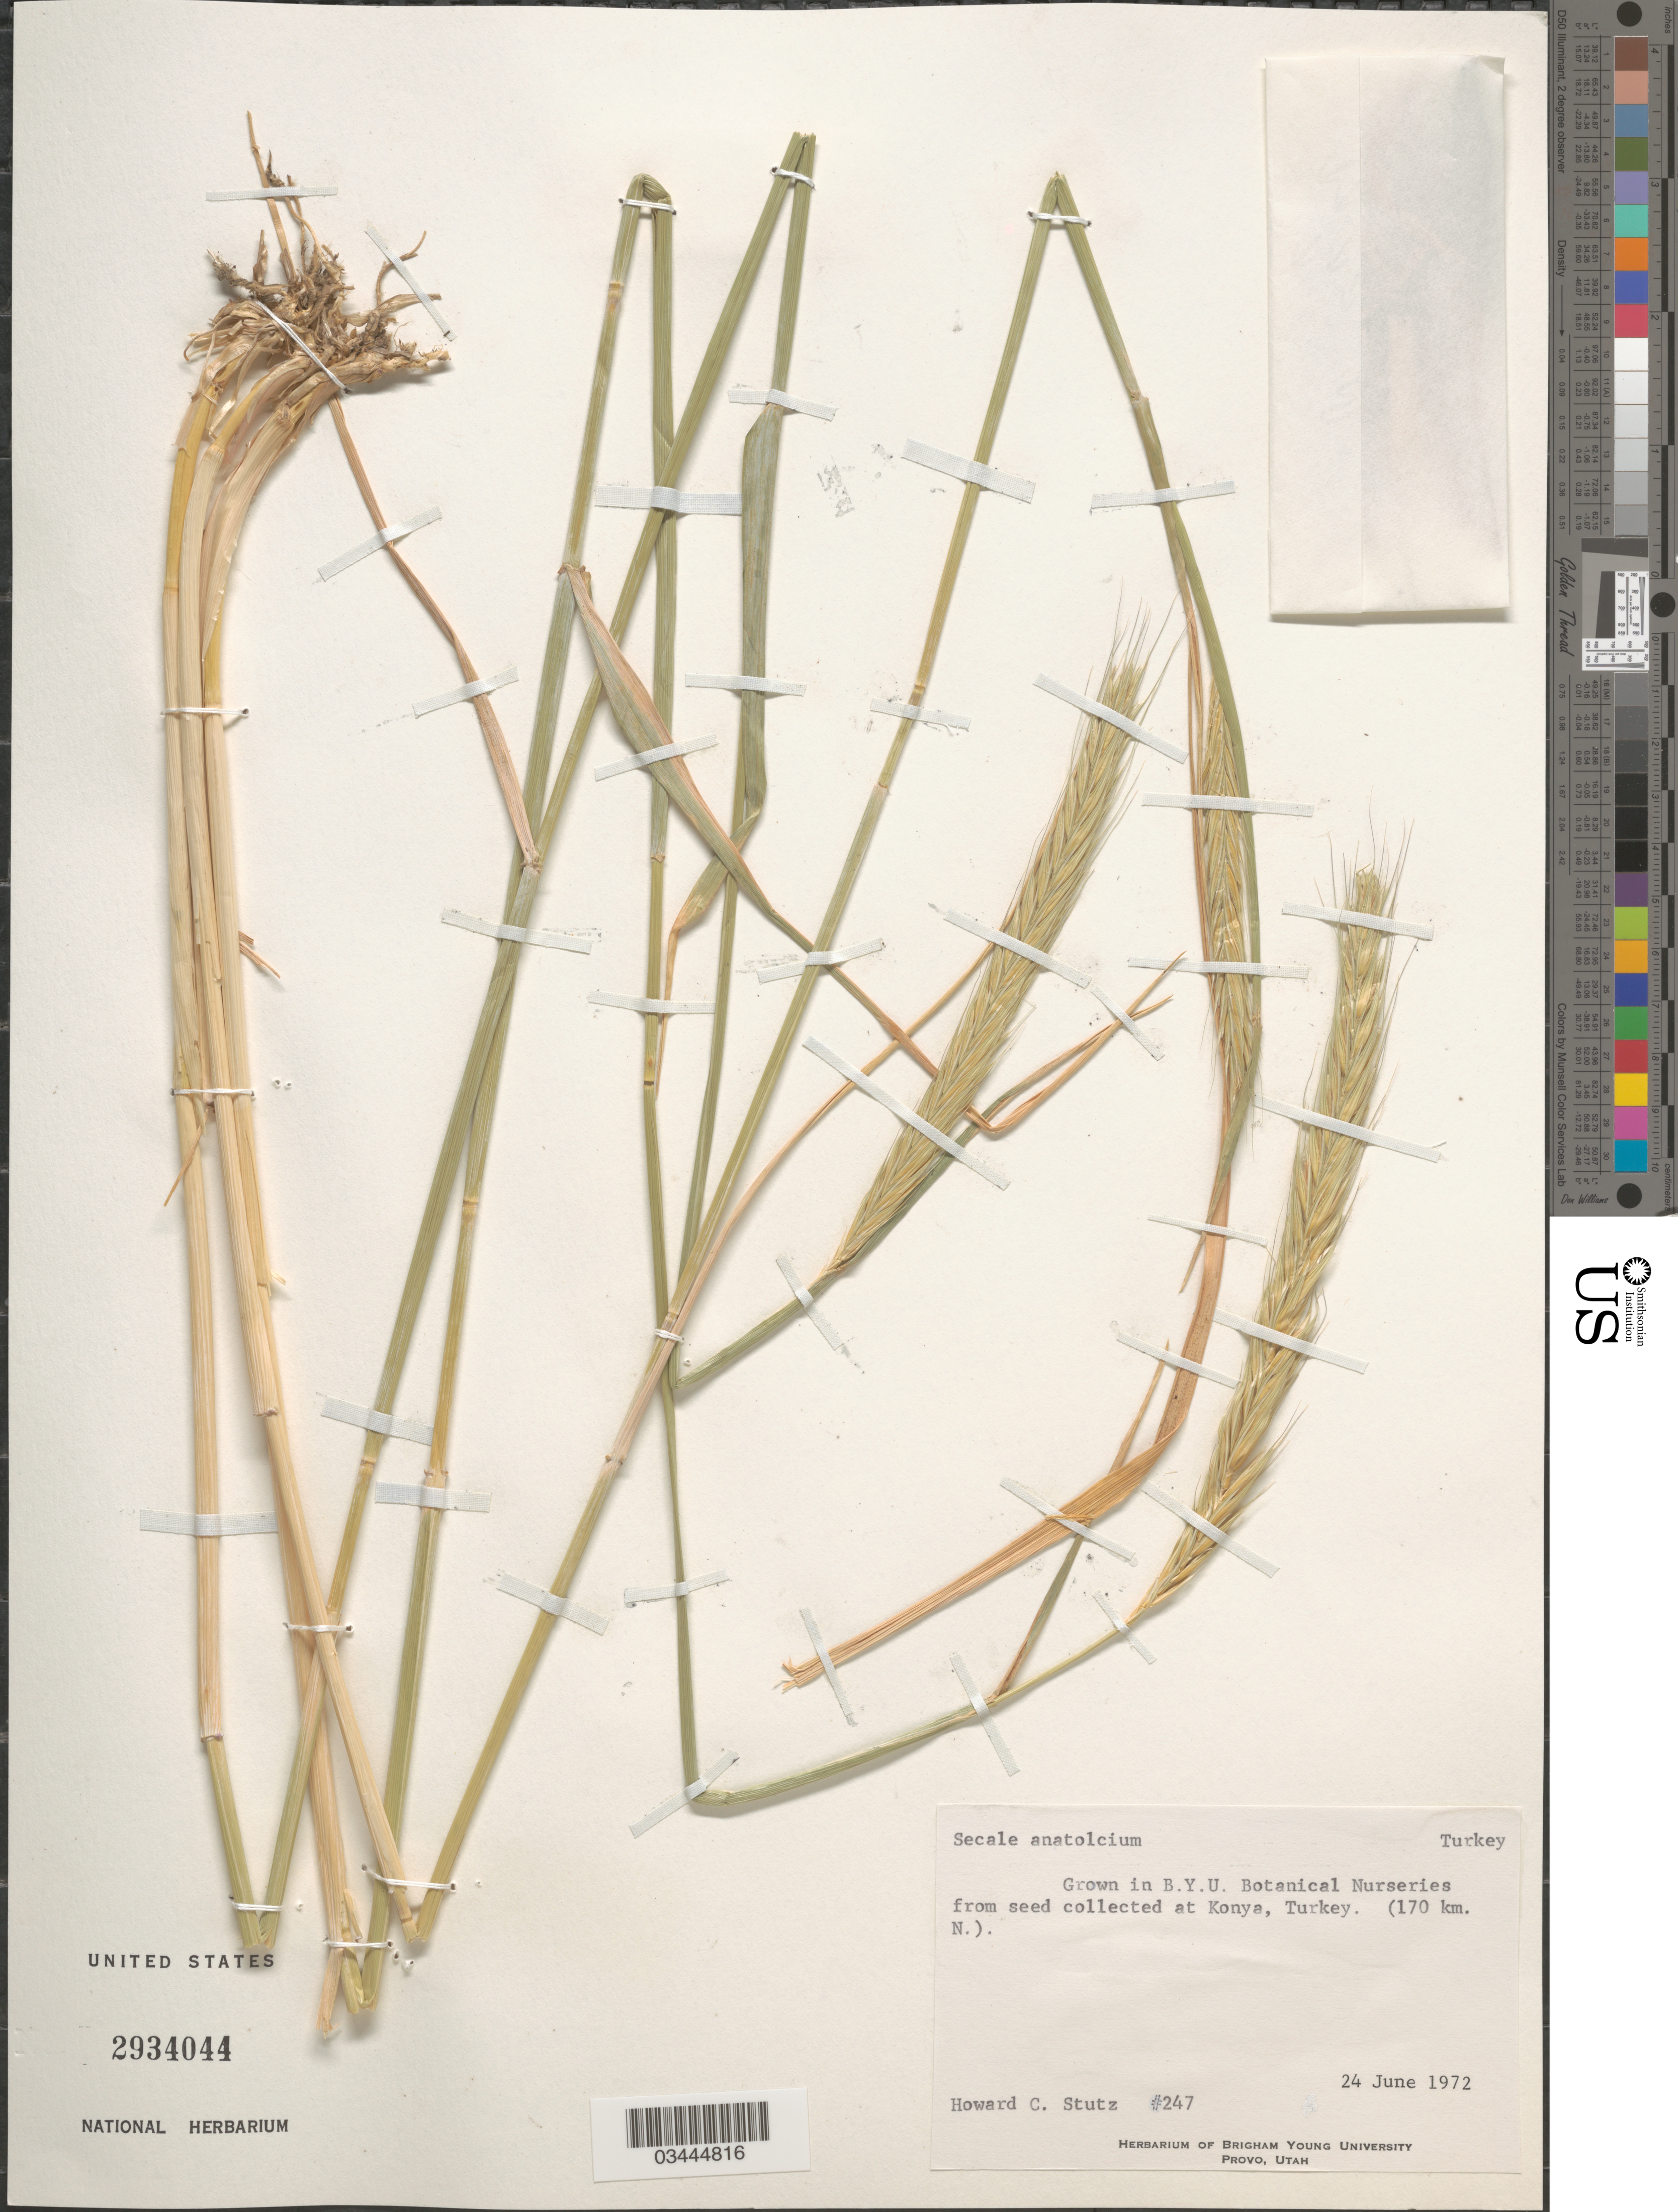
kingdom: Plantae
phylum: Tracheophyta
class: Liliopsida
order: Poales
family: Poaceae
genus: Secale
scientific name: Secale anatolicum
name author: Boiss.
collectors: H. Stutz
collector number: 247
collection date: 1972-06-24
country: United States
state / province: Utah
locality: In B.Y.U. Botanical Nurseries.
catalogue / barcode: US 2934044